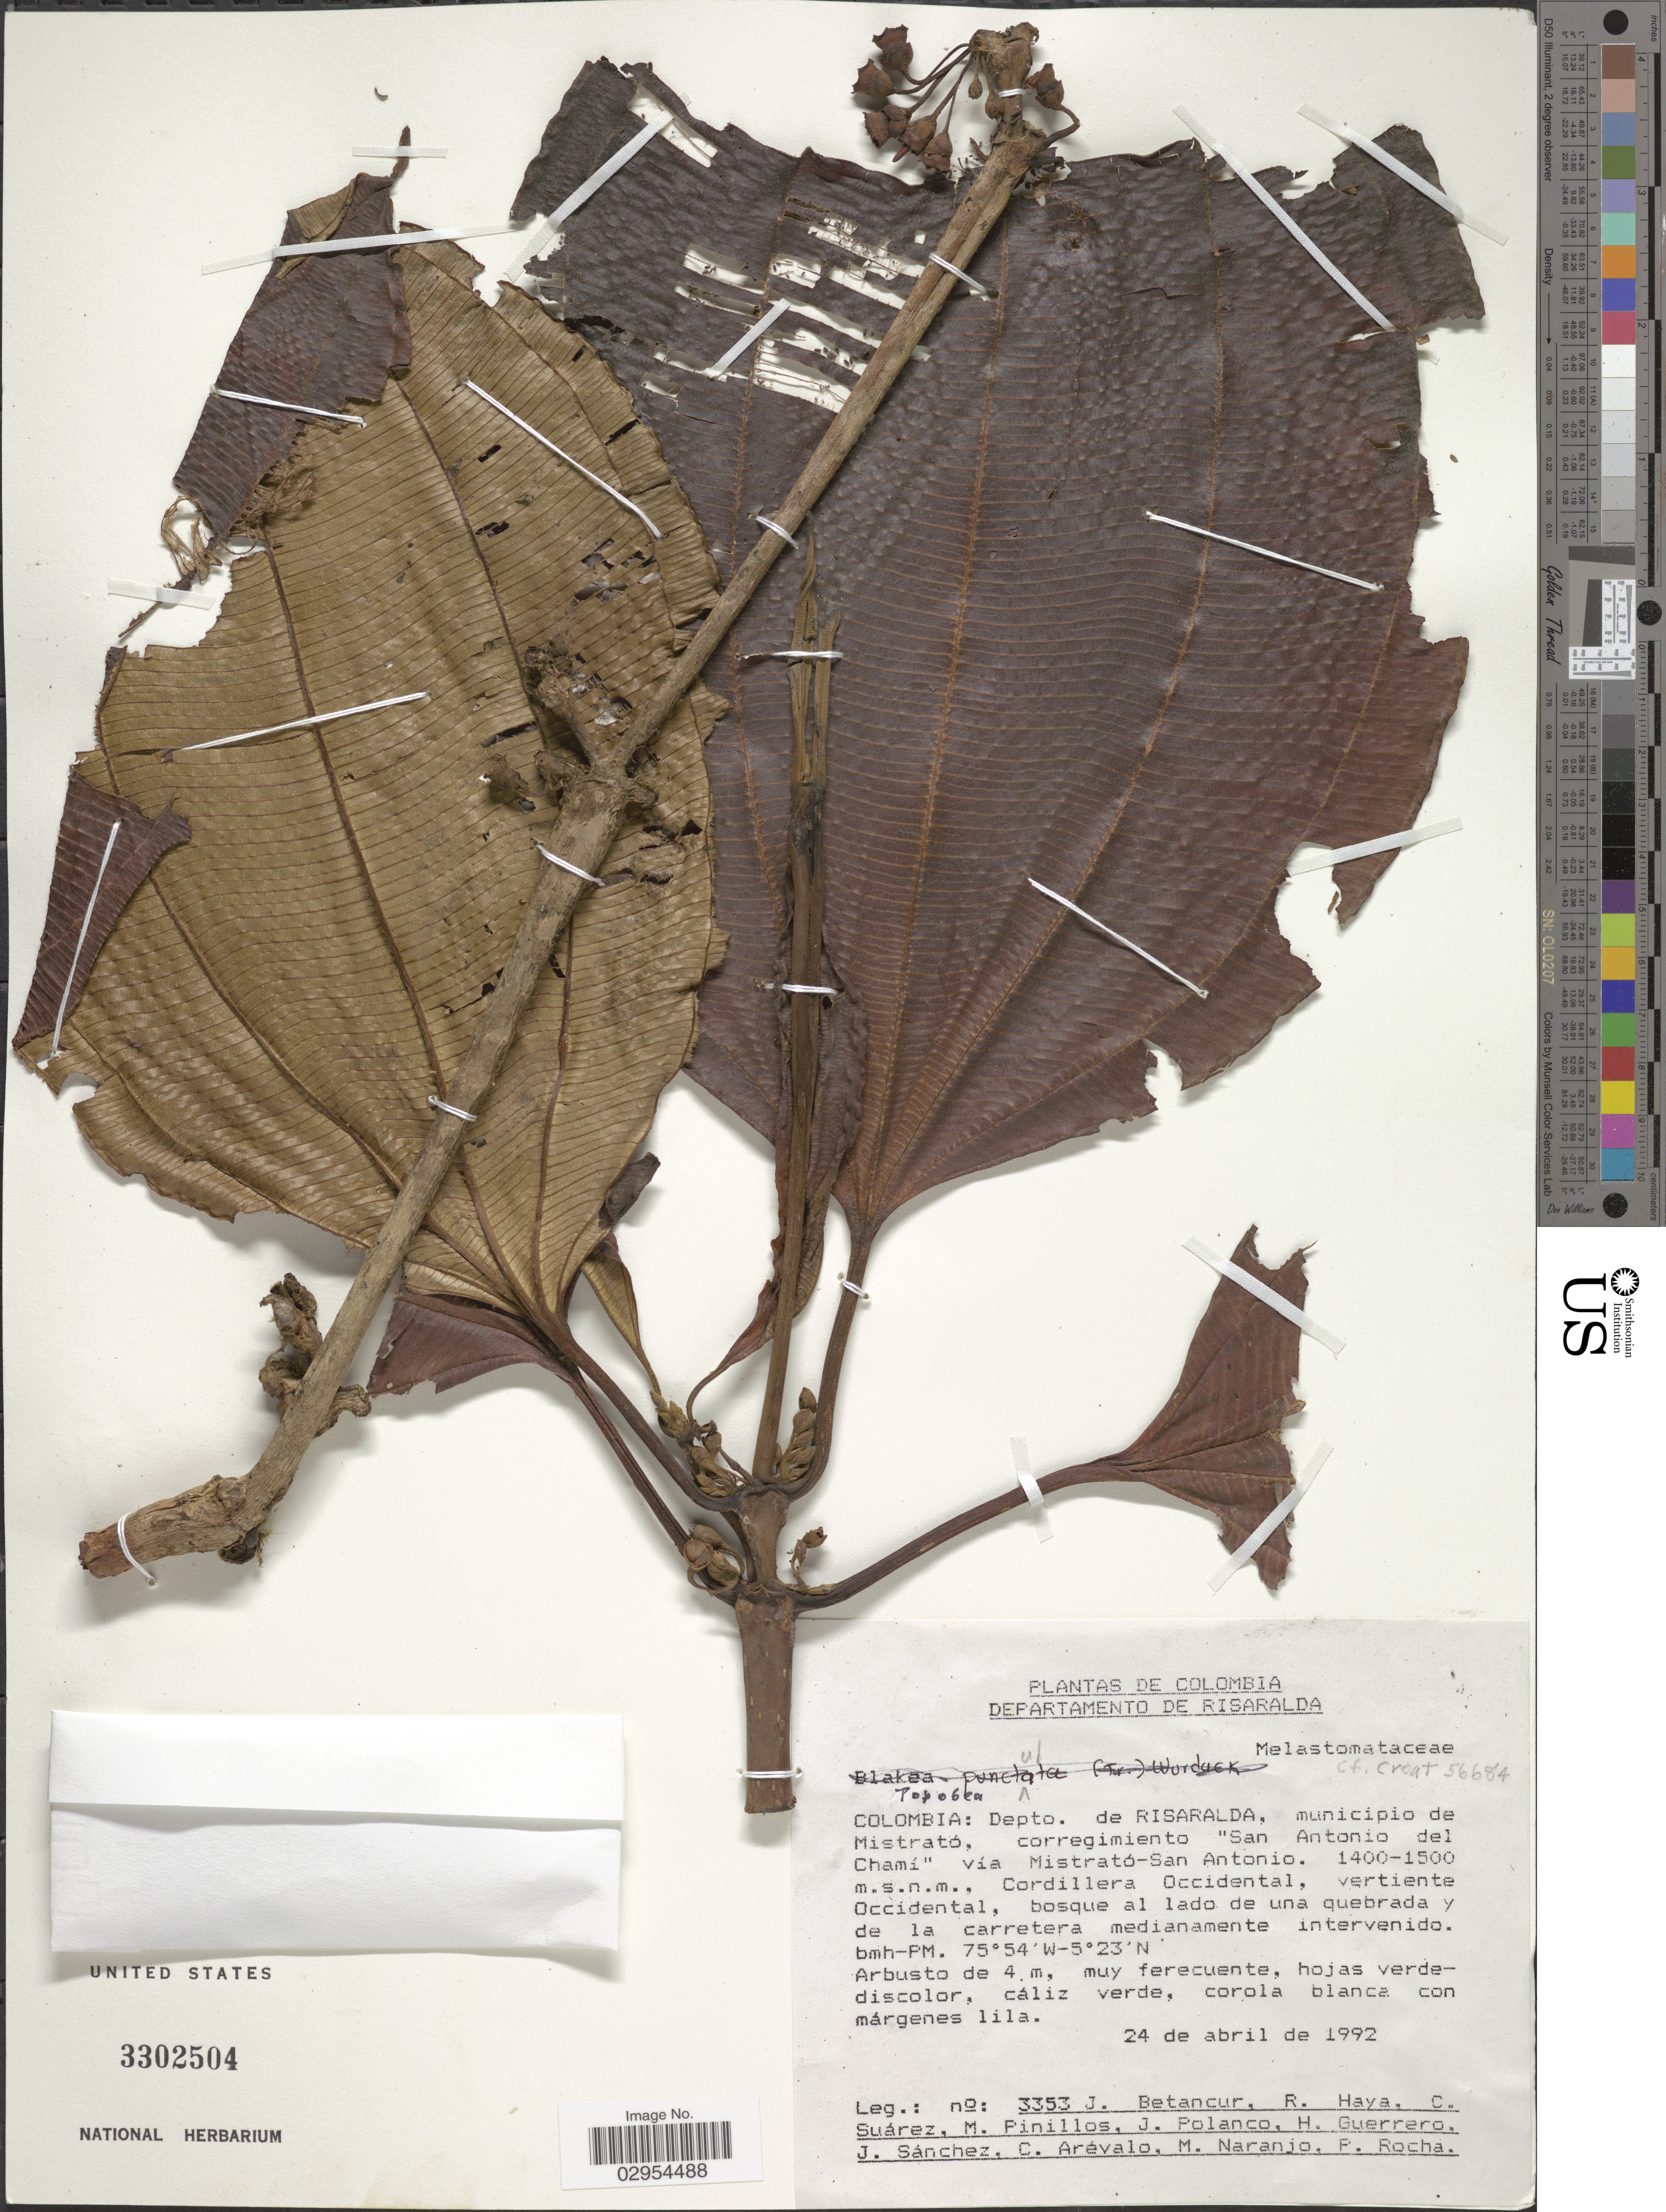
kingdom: Plantae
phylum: Tracheophyta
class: Magnoliopsida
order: Myrtales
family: Melastomataceae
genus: Topobea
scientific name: Topobea sp.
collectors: J. Betancur, R. Haya, C. Suarez, M. Pinillos & et al.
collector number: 3353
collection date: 1992-04-24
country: Colombia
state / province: Risaralda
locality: Depto. de Risaralda, municipio de Mistrató, corregimiento "San Antonio del Chamí" vía Mistrató-San Antonio. Cordillera Occidental, vertiente Occidental.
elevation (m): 1400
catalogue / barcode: US 3302504